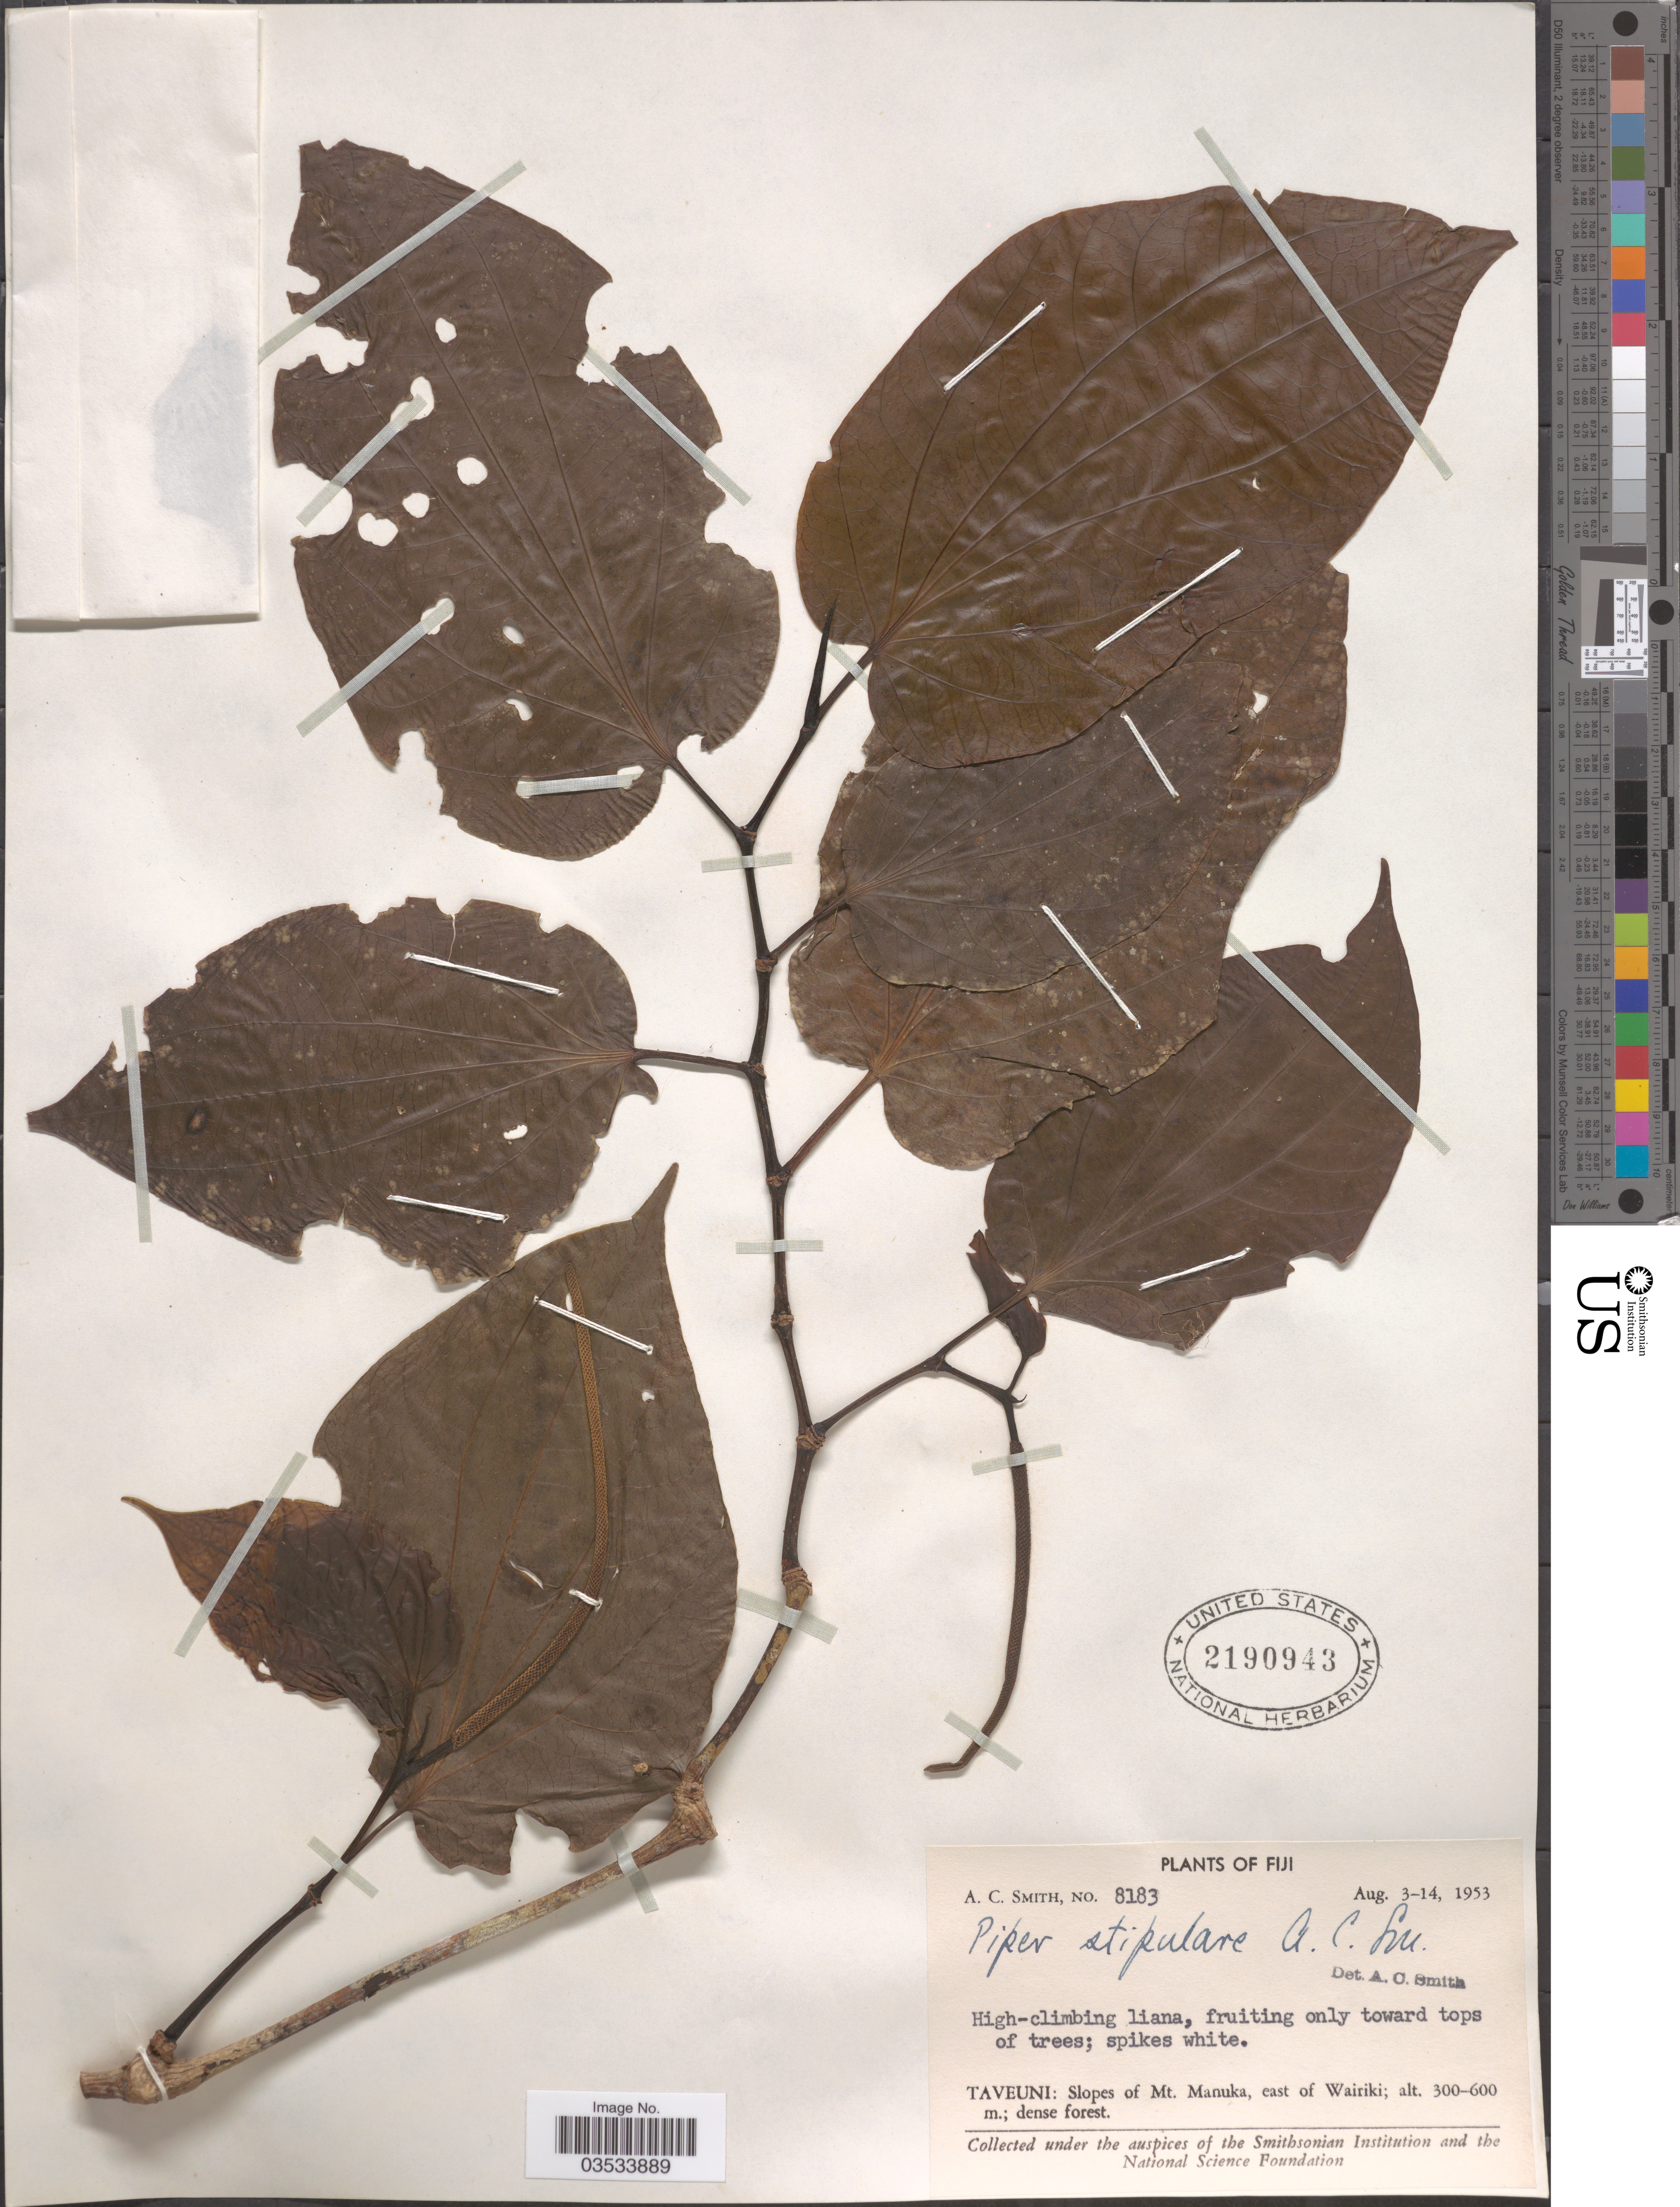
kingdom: Plantae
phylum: Tracheophyta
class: Magnoliopsida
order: Piperales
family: Piperaceae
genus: Piper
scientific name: Piper stipulare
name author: A.C. Sm.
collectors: A. C. Smith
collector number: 8183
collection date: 1953-08-03/1953-08-14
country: Fiji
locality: Taveuni: Slopes of Mt. Manuka, east of Wairiki.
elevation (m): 300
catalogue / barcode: US 2190943